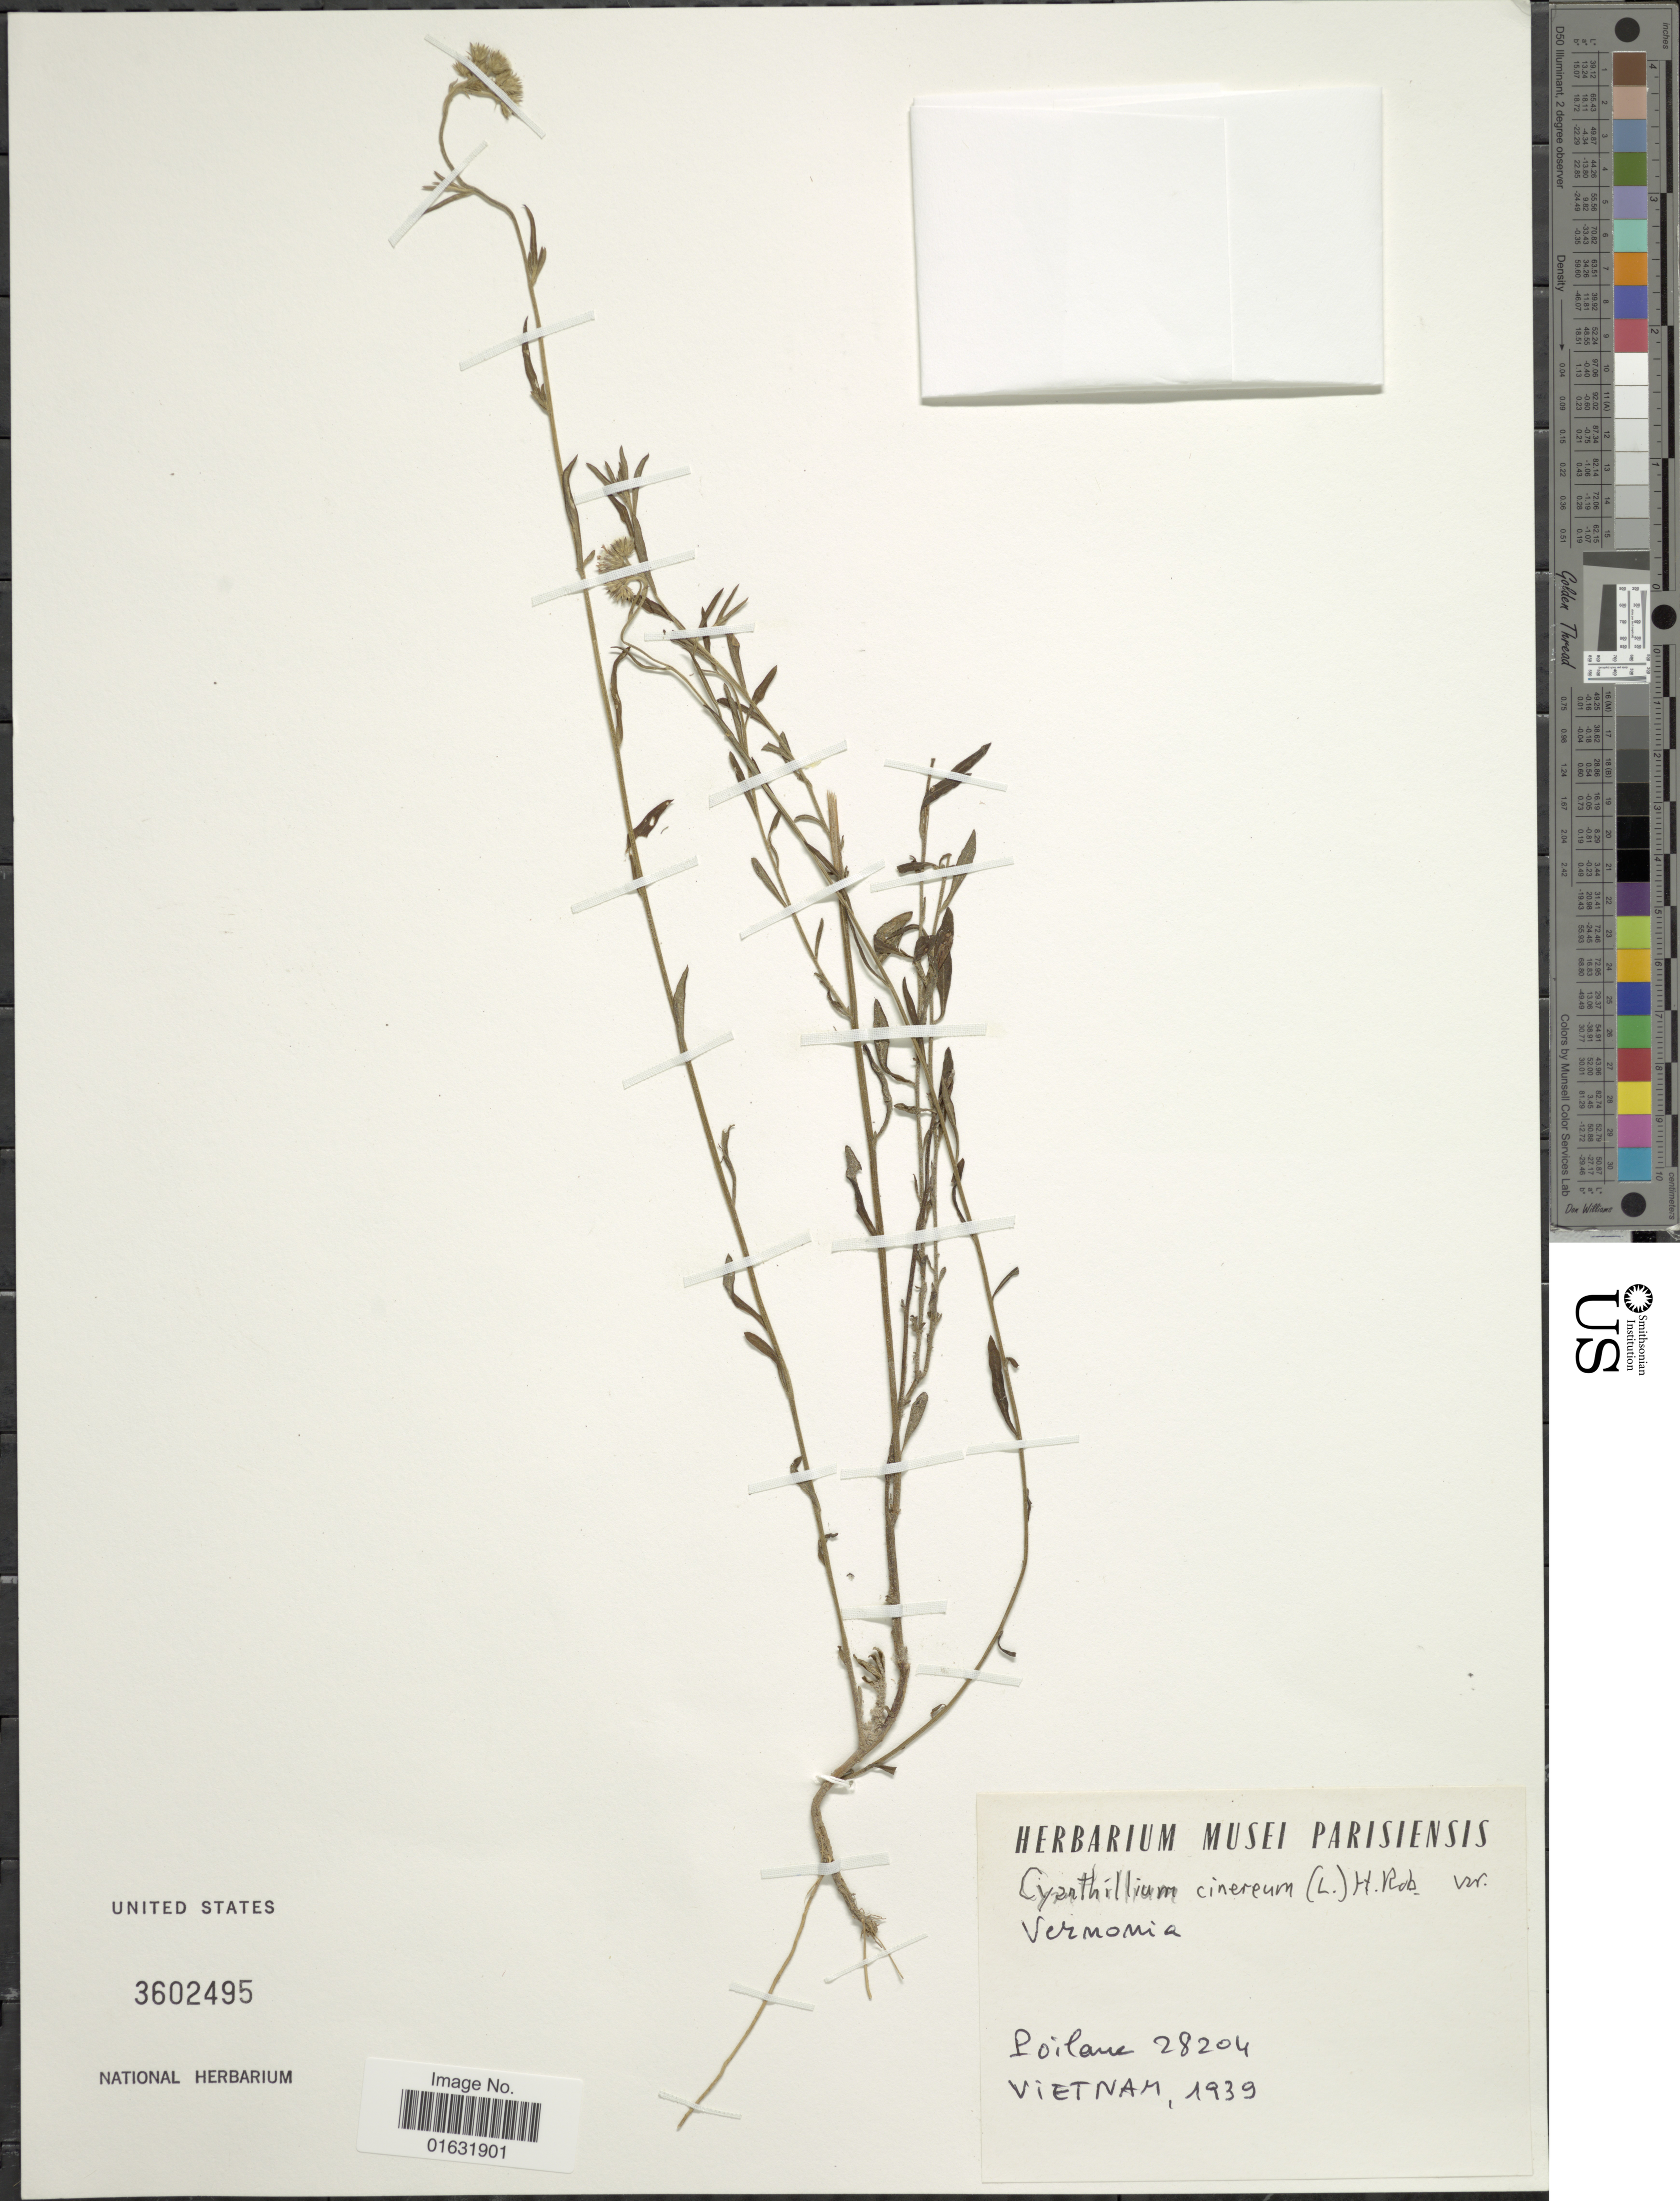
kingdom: Plantae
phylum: Tracheophyta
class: Magnoliopsida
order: Asterales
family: Asteraceae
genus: Cyanthillium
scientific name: Cyanthillium cinereum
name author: (L.) H. Rob.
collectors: -. Poilane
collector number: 28204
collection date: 1939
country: Vietnam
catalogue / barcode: US 3602495